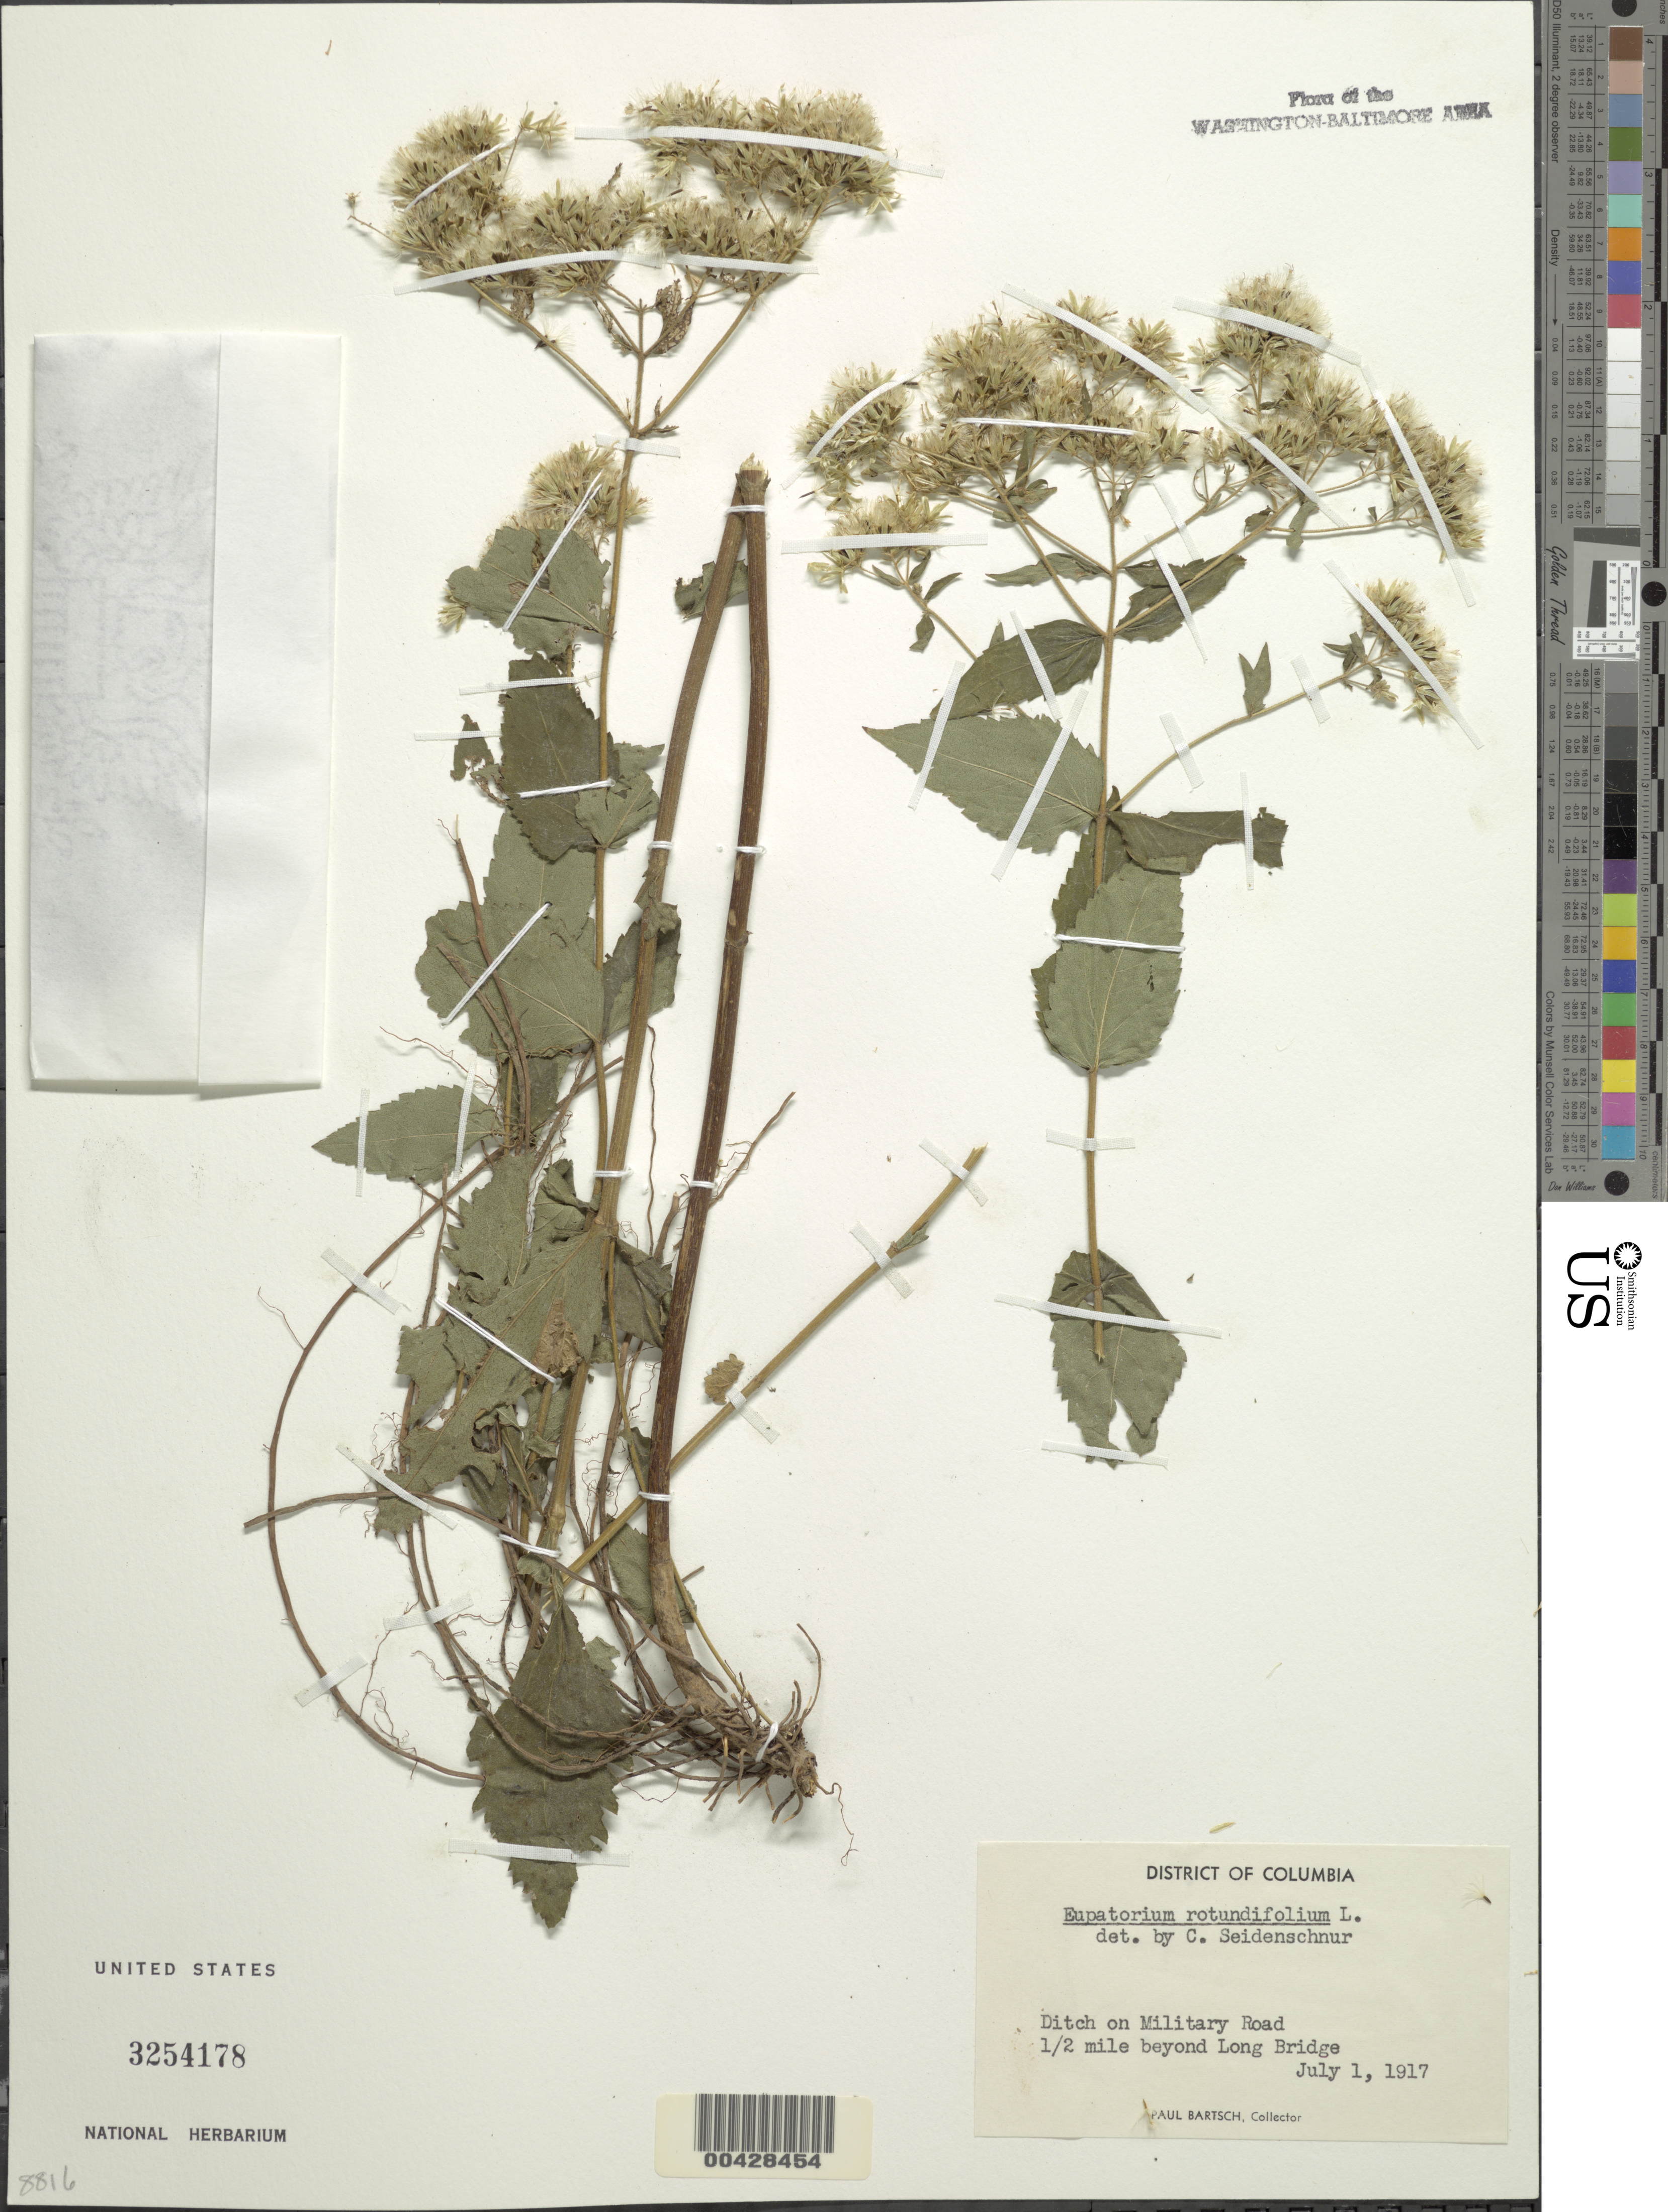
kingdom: Plantae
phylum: Tracheophyta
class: Magnoliopsida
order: Asterales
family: Asteraceae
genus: Eupatorium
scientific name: Eupatorium rotundifolium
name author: L.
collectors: P. Bartsch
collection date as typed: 01 Jul 1917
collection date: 1917-07-01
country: United States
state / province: District of Columbia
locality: Military Road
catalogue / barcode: US 3254178